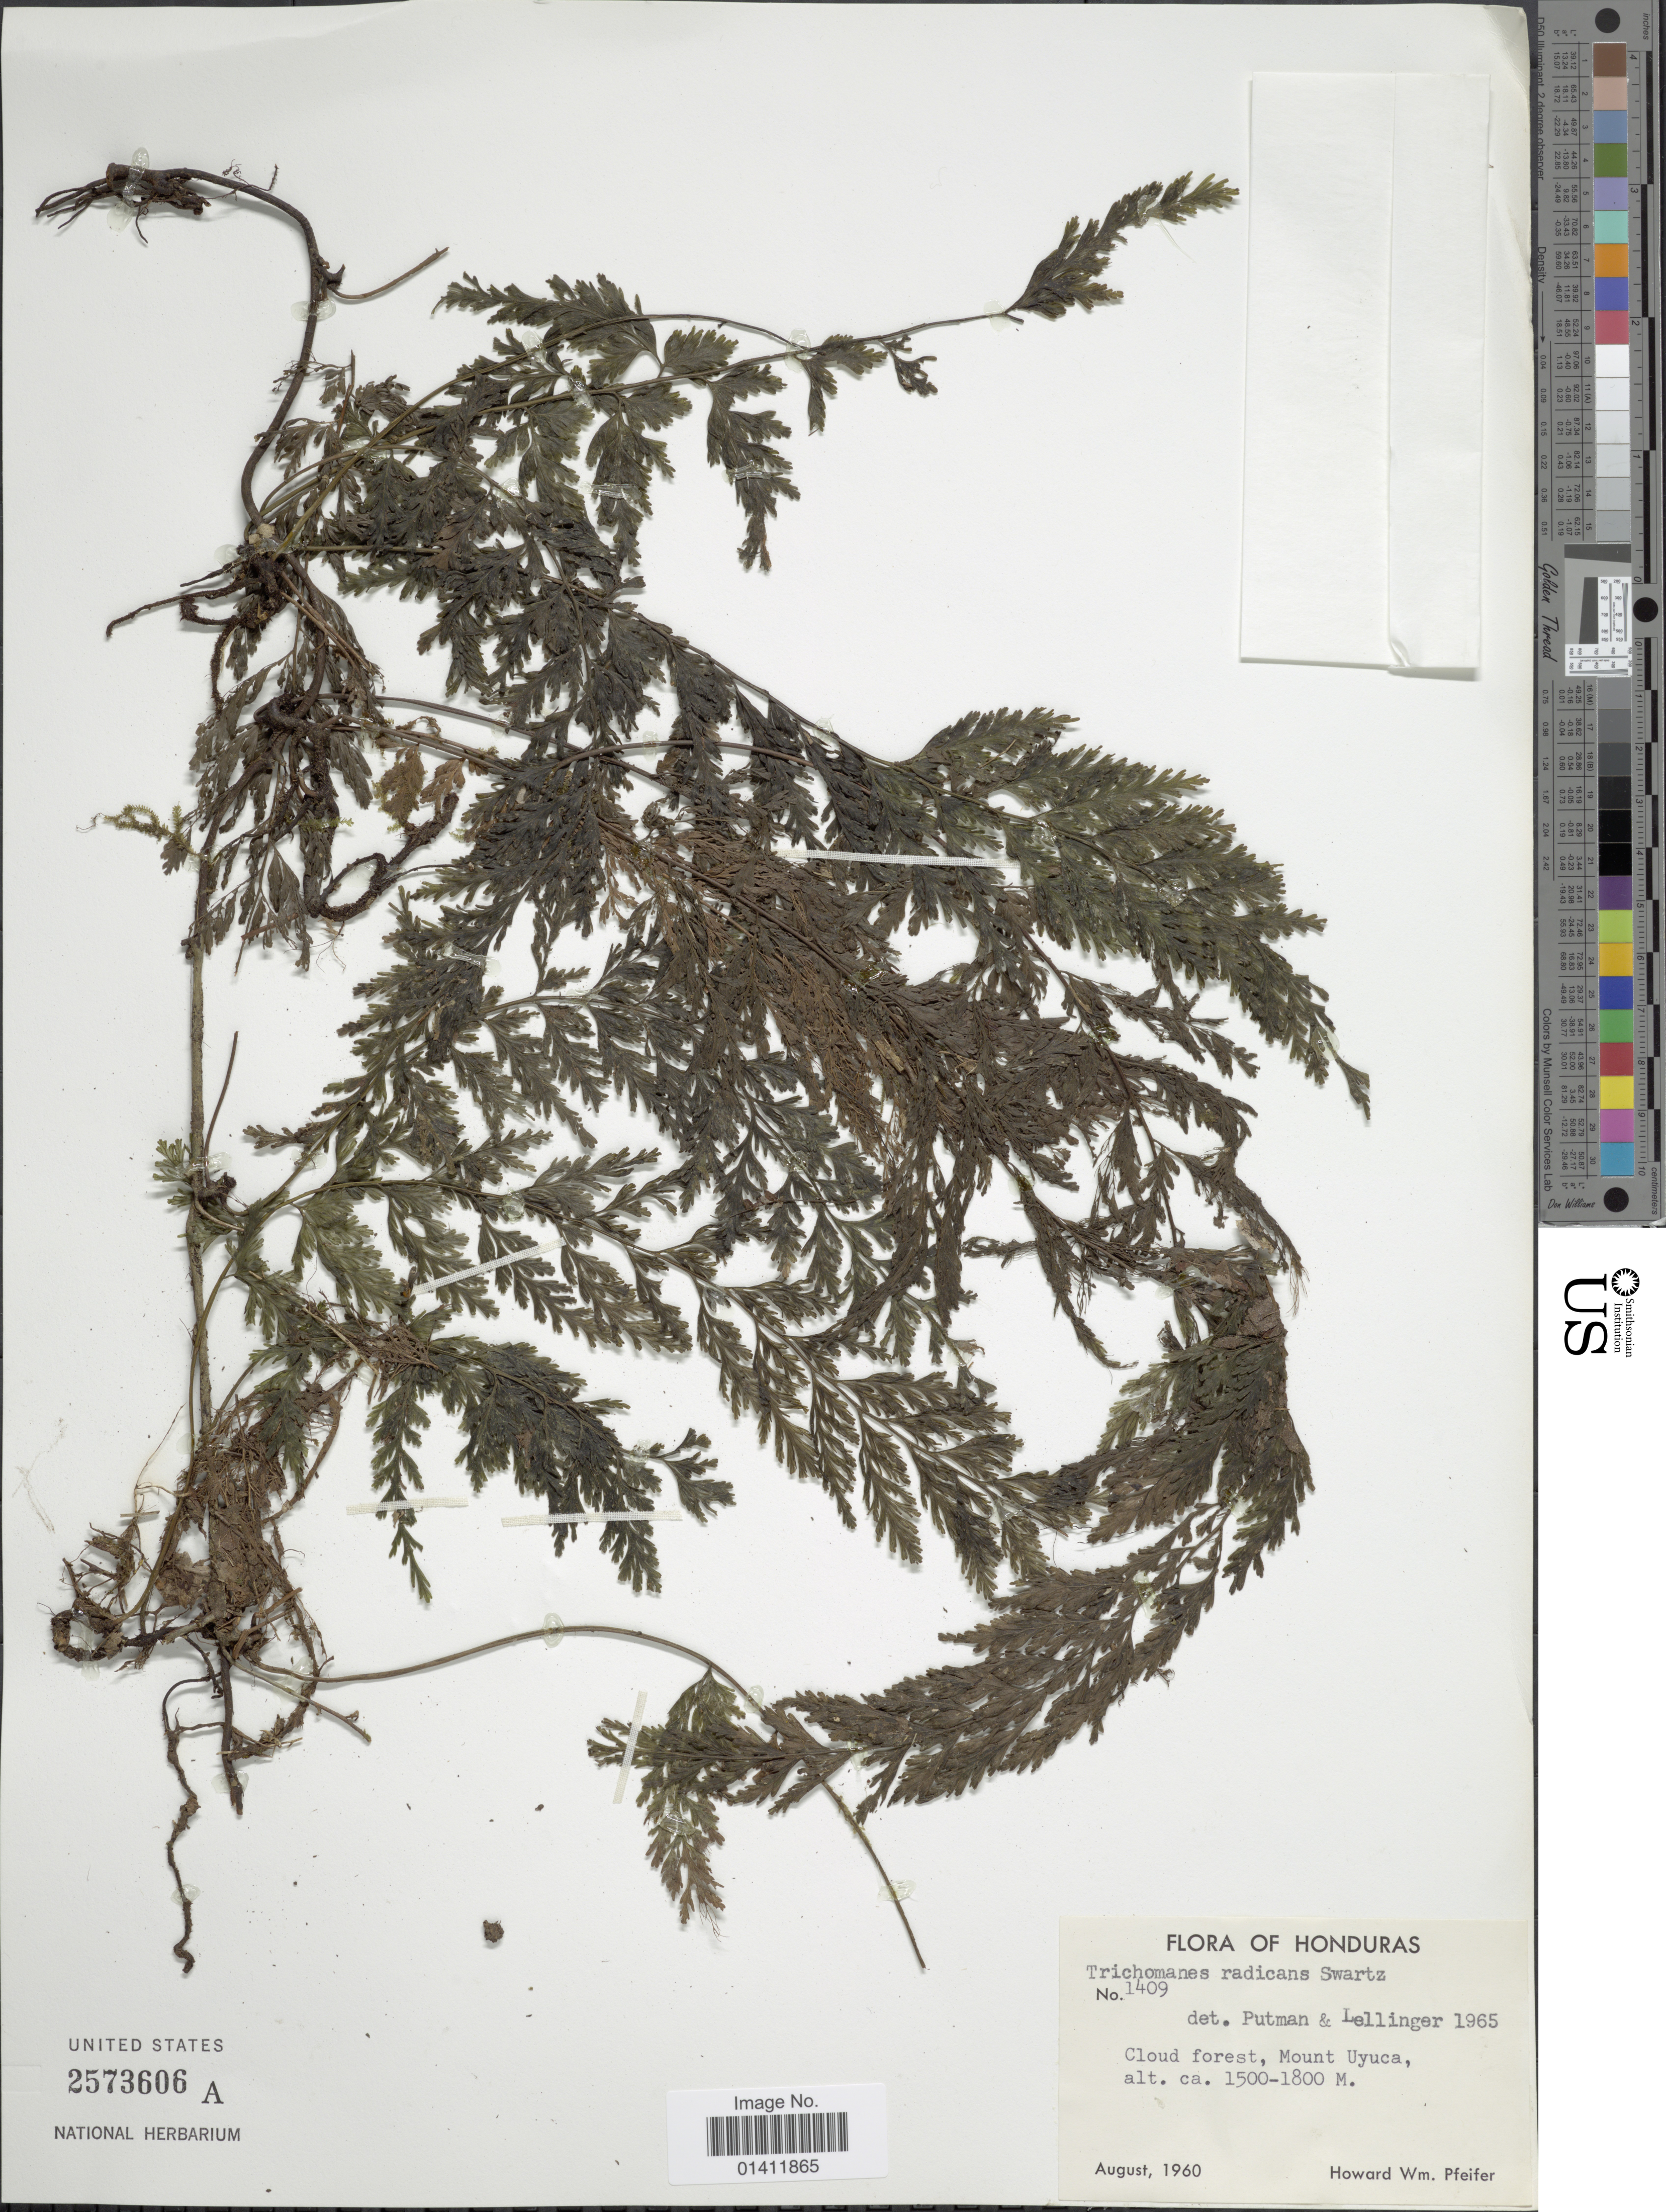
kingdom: Plantae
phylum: Tracheophyta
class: Polypodiopsida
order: Hymenophyllales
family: Hymenophyllaceae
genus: Vandenboschia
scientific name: Vandenboschia radicans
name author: (Sw.) Copel.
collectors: H. W. Pfeifer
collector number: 1409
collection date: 1960-08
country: Honduras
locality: Mount Uyuca.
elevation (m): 1500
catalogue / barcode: US 2573606A